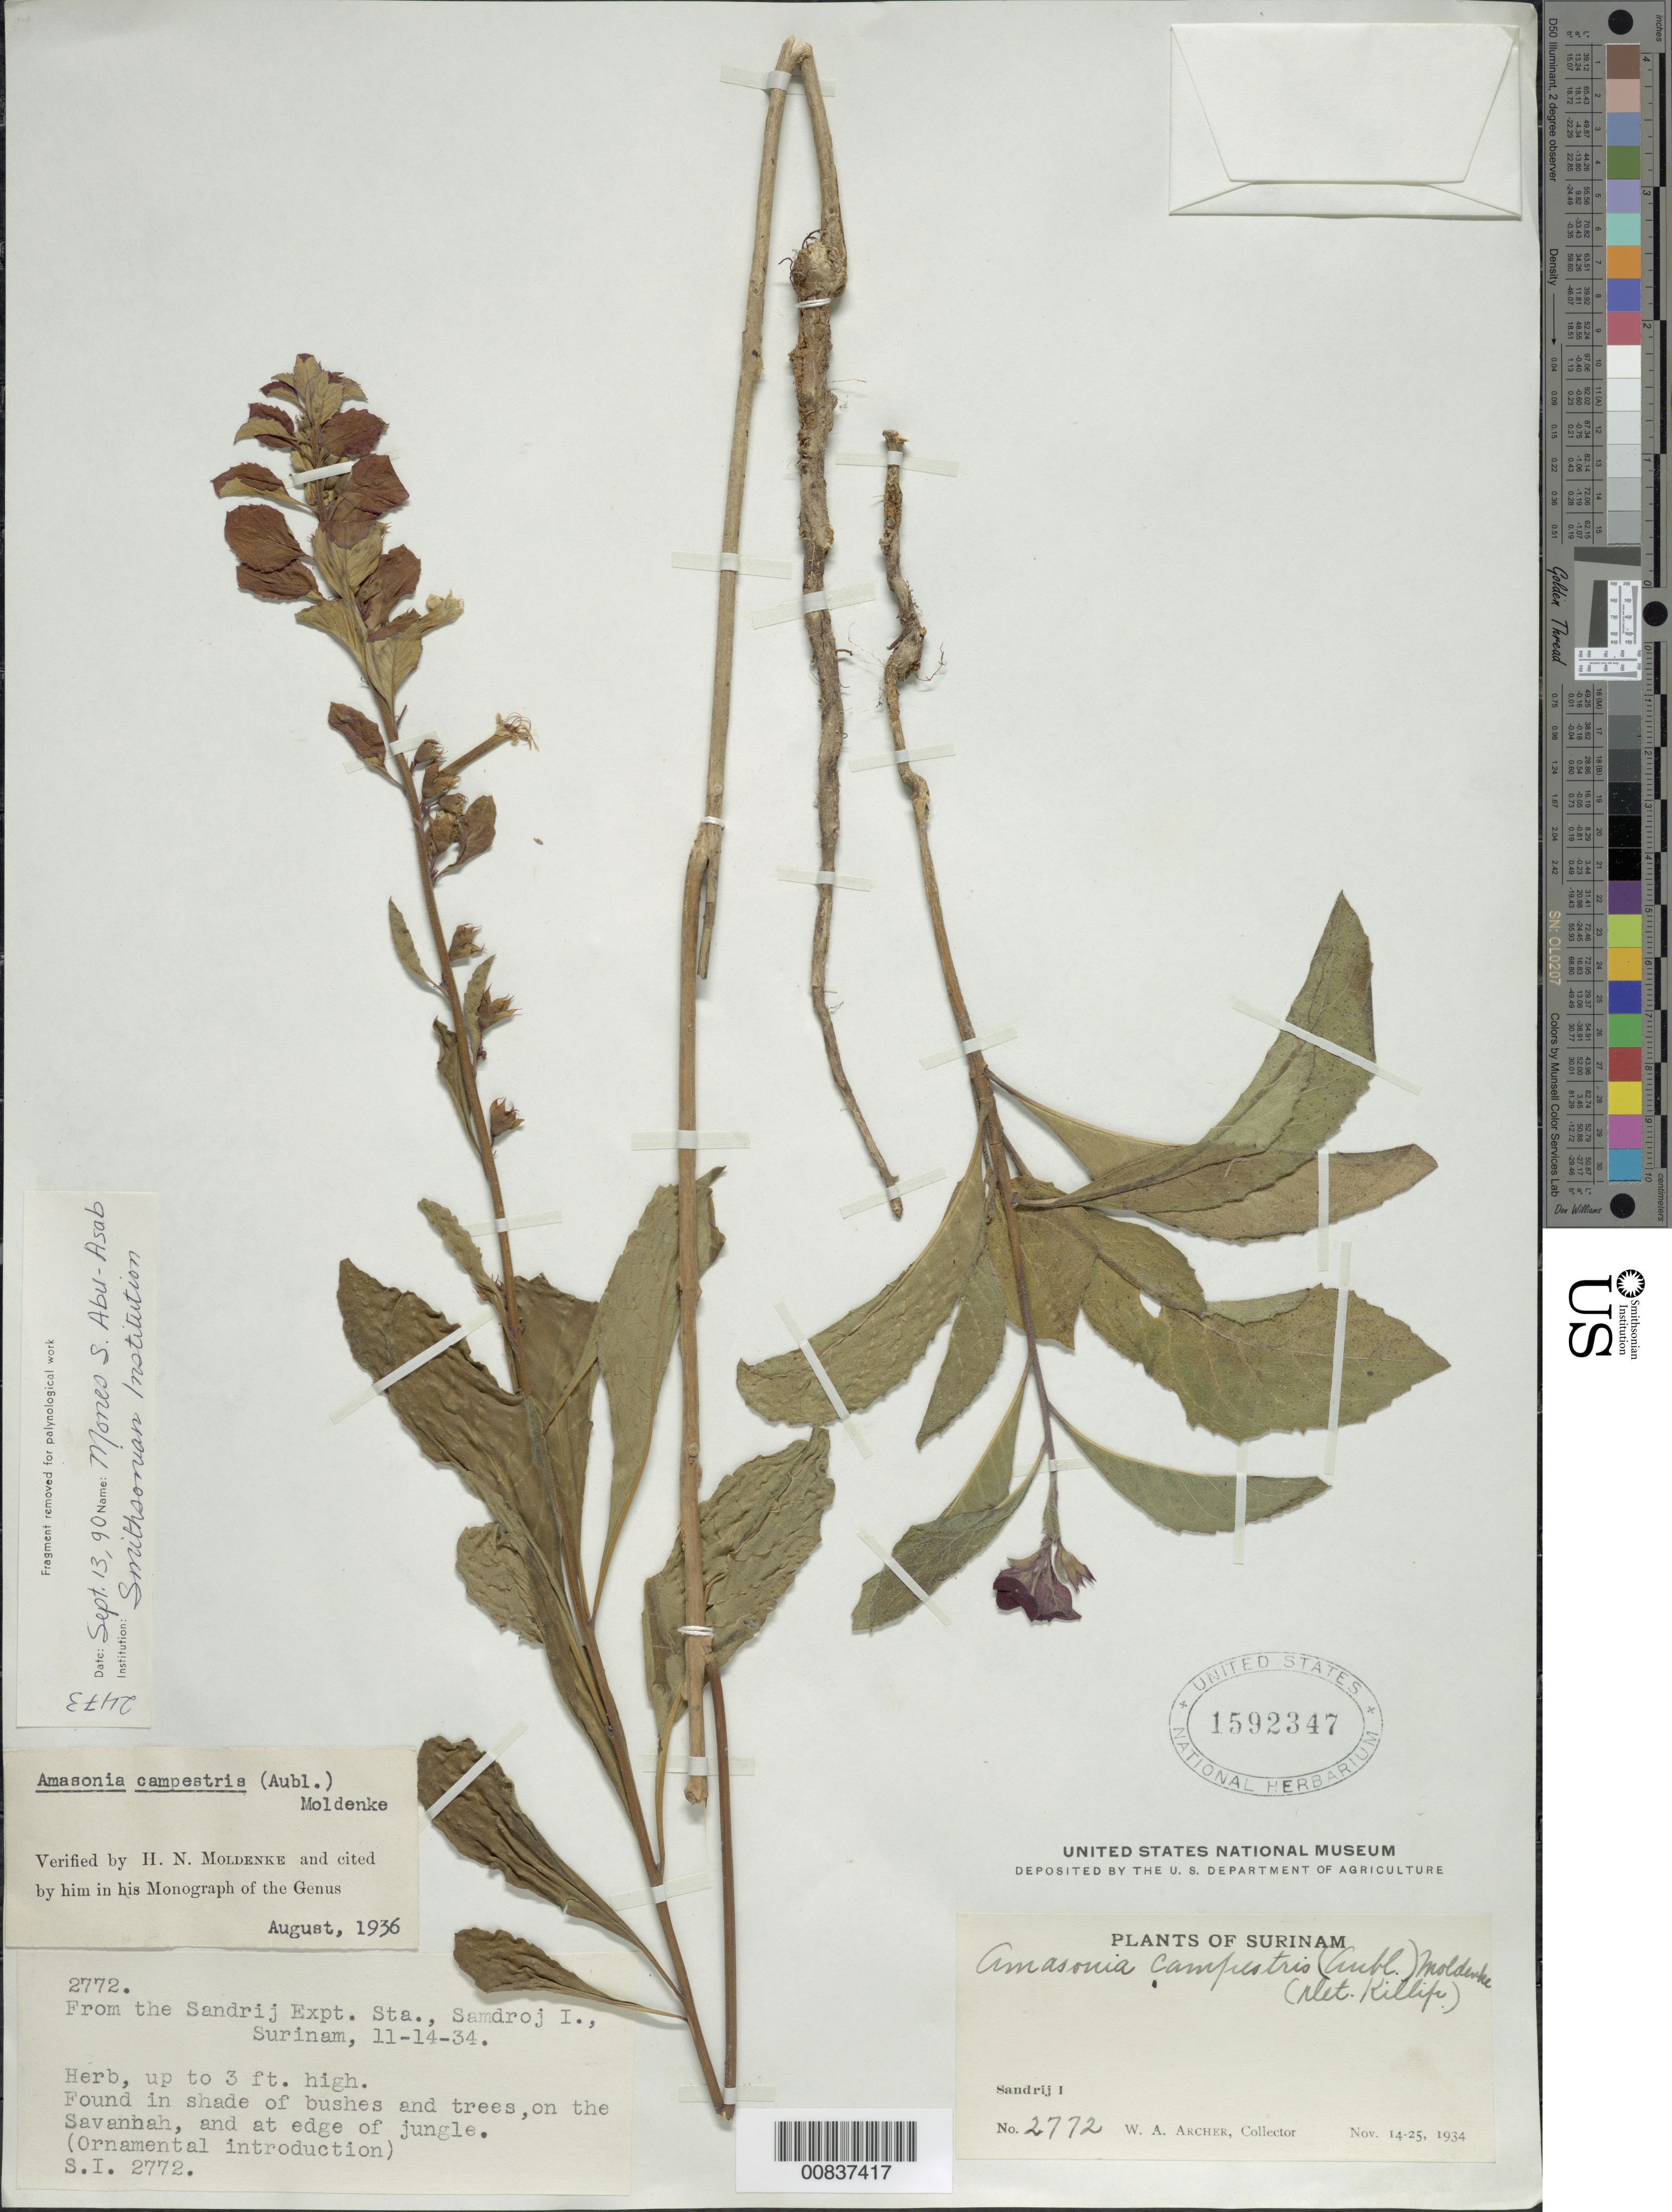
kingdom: Plantae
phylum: Tracheophyta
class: Magnoliopsida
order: Lamiales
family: Lamiaceae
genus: Amasonia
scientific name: Amasonia campestris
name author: (Aubl.) Moldenke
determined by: Moldenke, H. N.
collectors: W. A. Archer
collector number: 2772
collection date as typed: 14-Nov-34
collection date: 1934-11-14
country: Suriname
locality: Zanderij I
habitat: Found in shade of bushes and trees, on the savannah, and at edge of jungle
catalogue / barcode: US 1592347